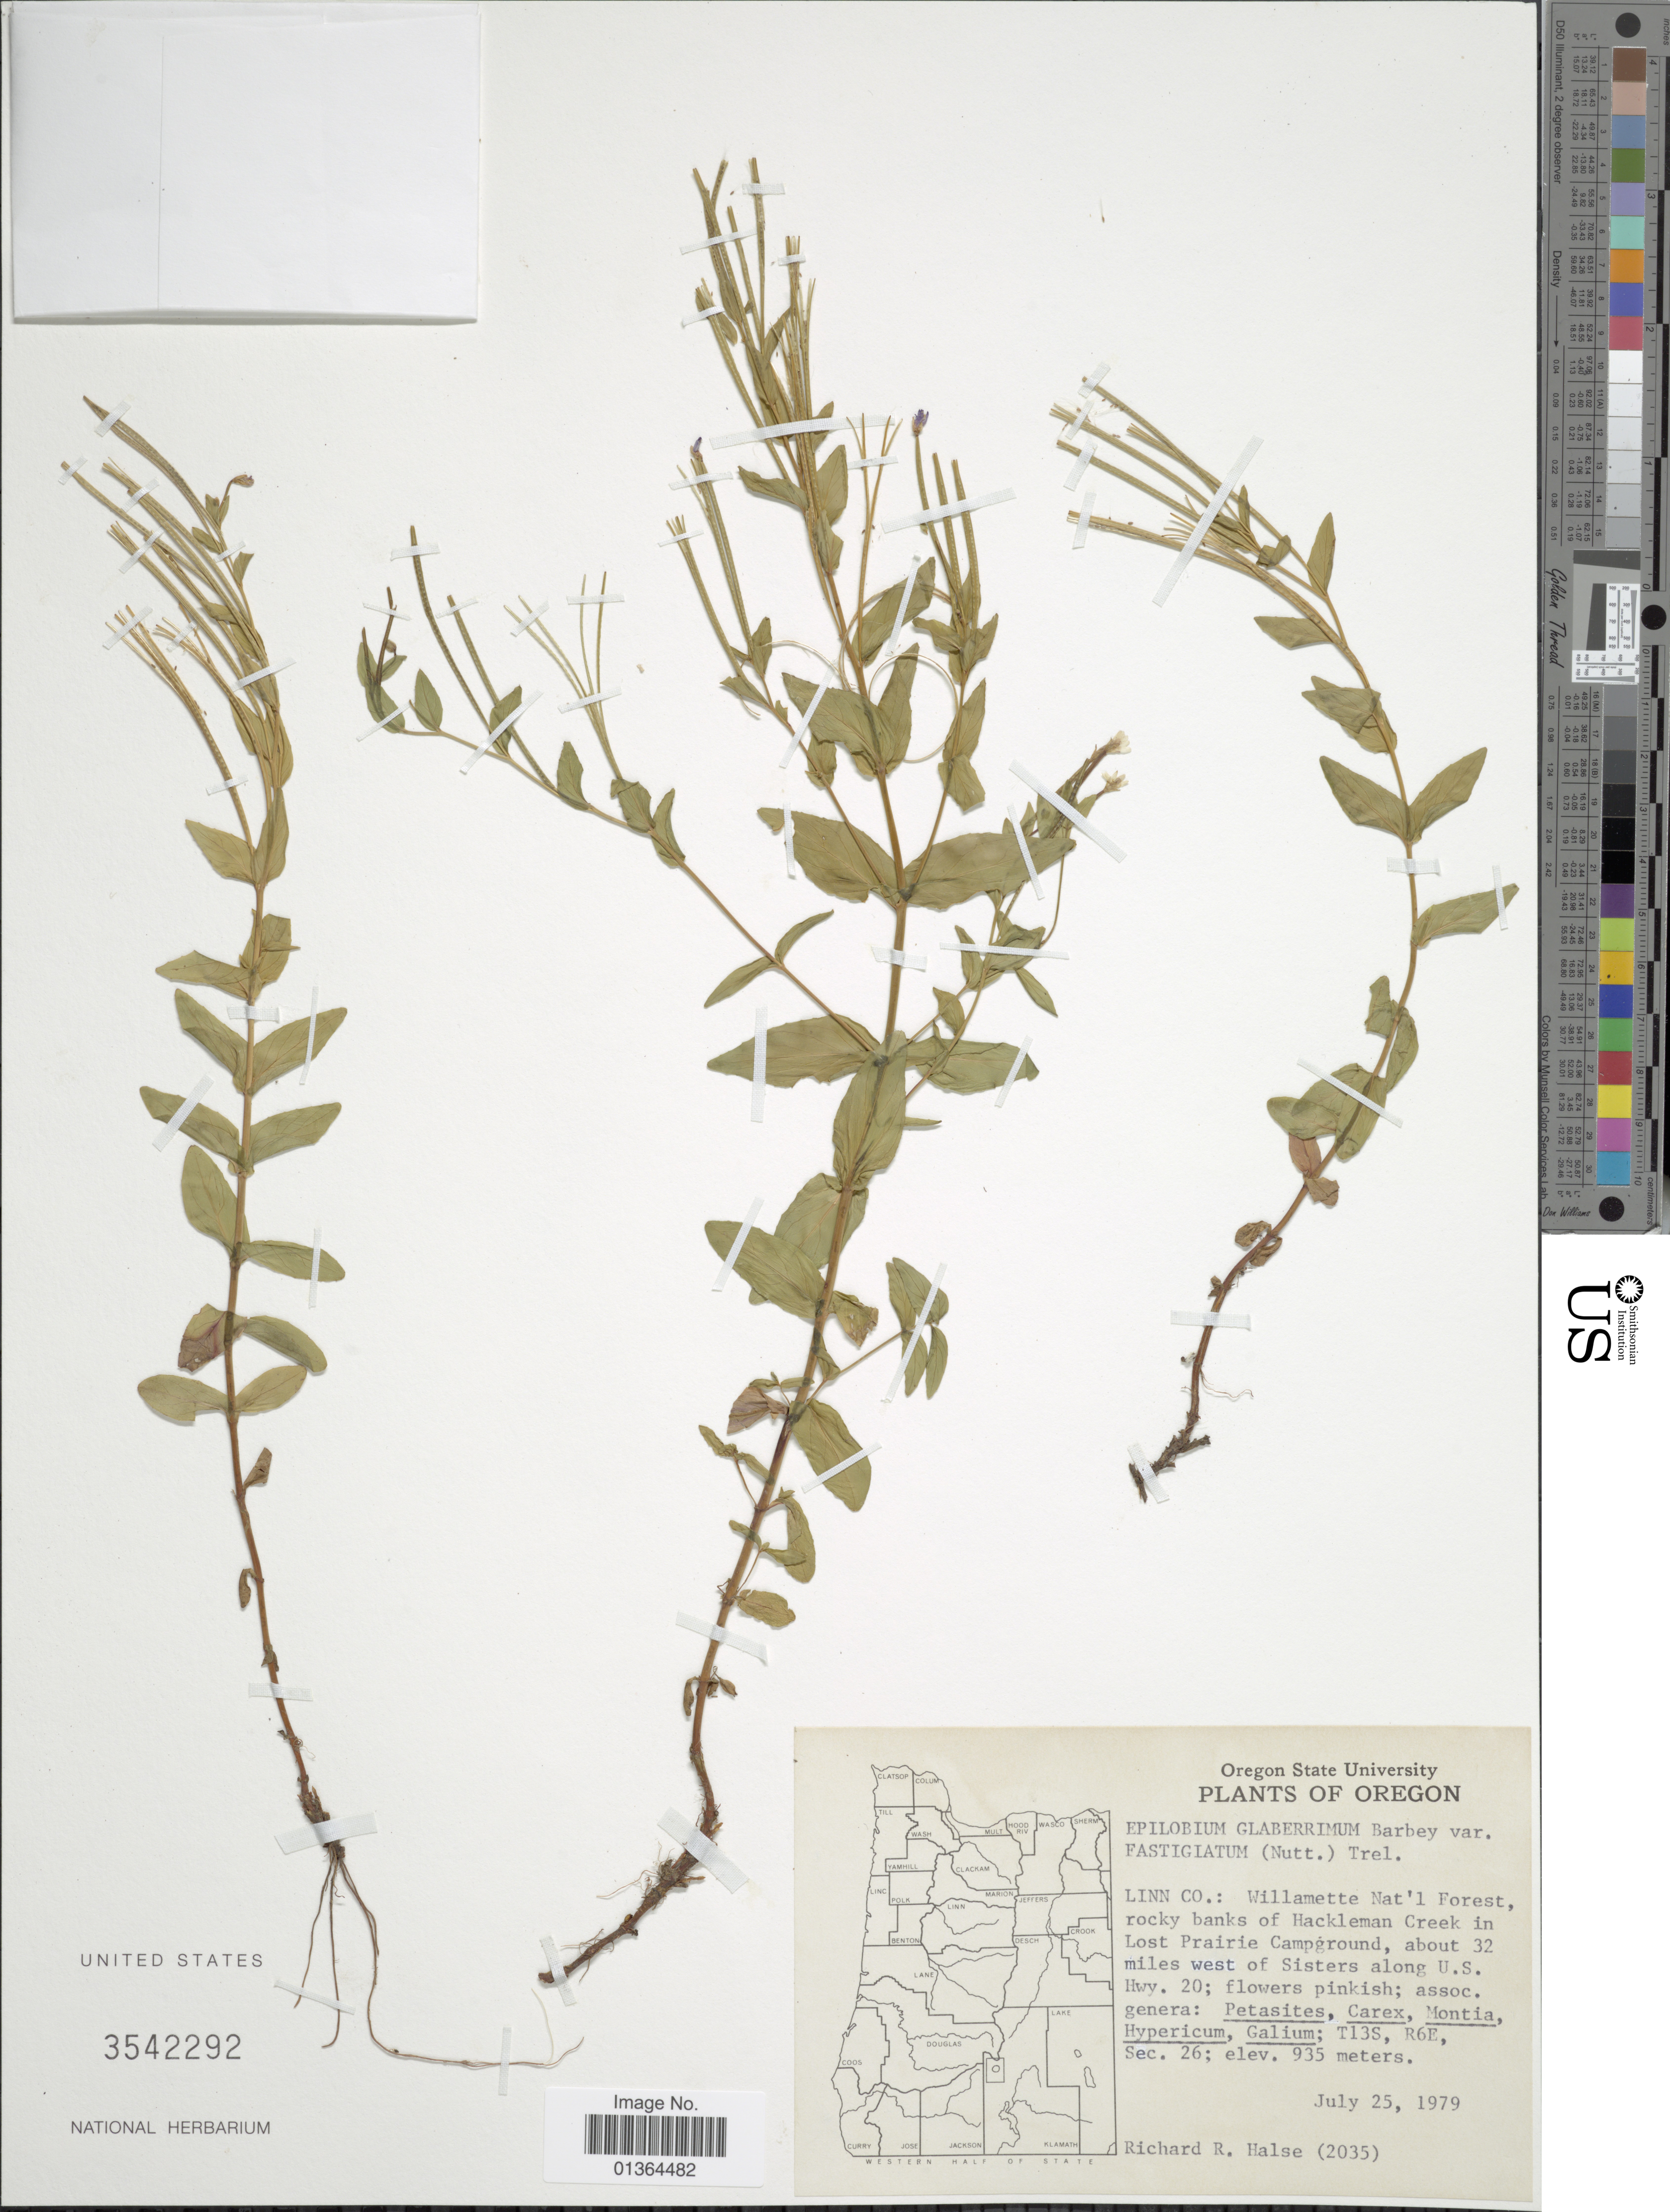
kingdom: Plantae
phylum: Tracheophyta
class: Magnoliopsida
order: Myrtales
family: Onagraceae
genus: Epilobium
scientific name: Epilobium glaberrimum subsp. fastigiatum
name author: (Nutt.) Hoch & P.H. Raven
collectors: R. Halse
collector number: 2035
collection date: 1979-07-25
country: United States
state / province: Oregon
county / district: Linn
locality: Linn Co.: Willamette Nat'l Forest, rocky banks of Hackleman Creek in Lost Prairie Campground, about 32 miles west of Sisters along U.S. Hwy. 20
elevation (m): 935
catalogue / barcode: US 3542292